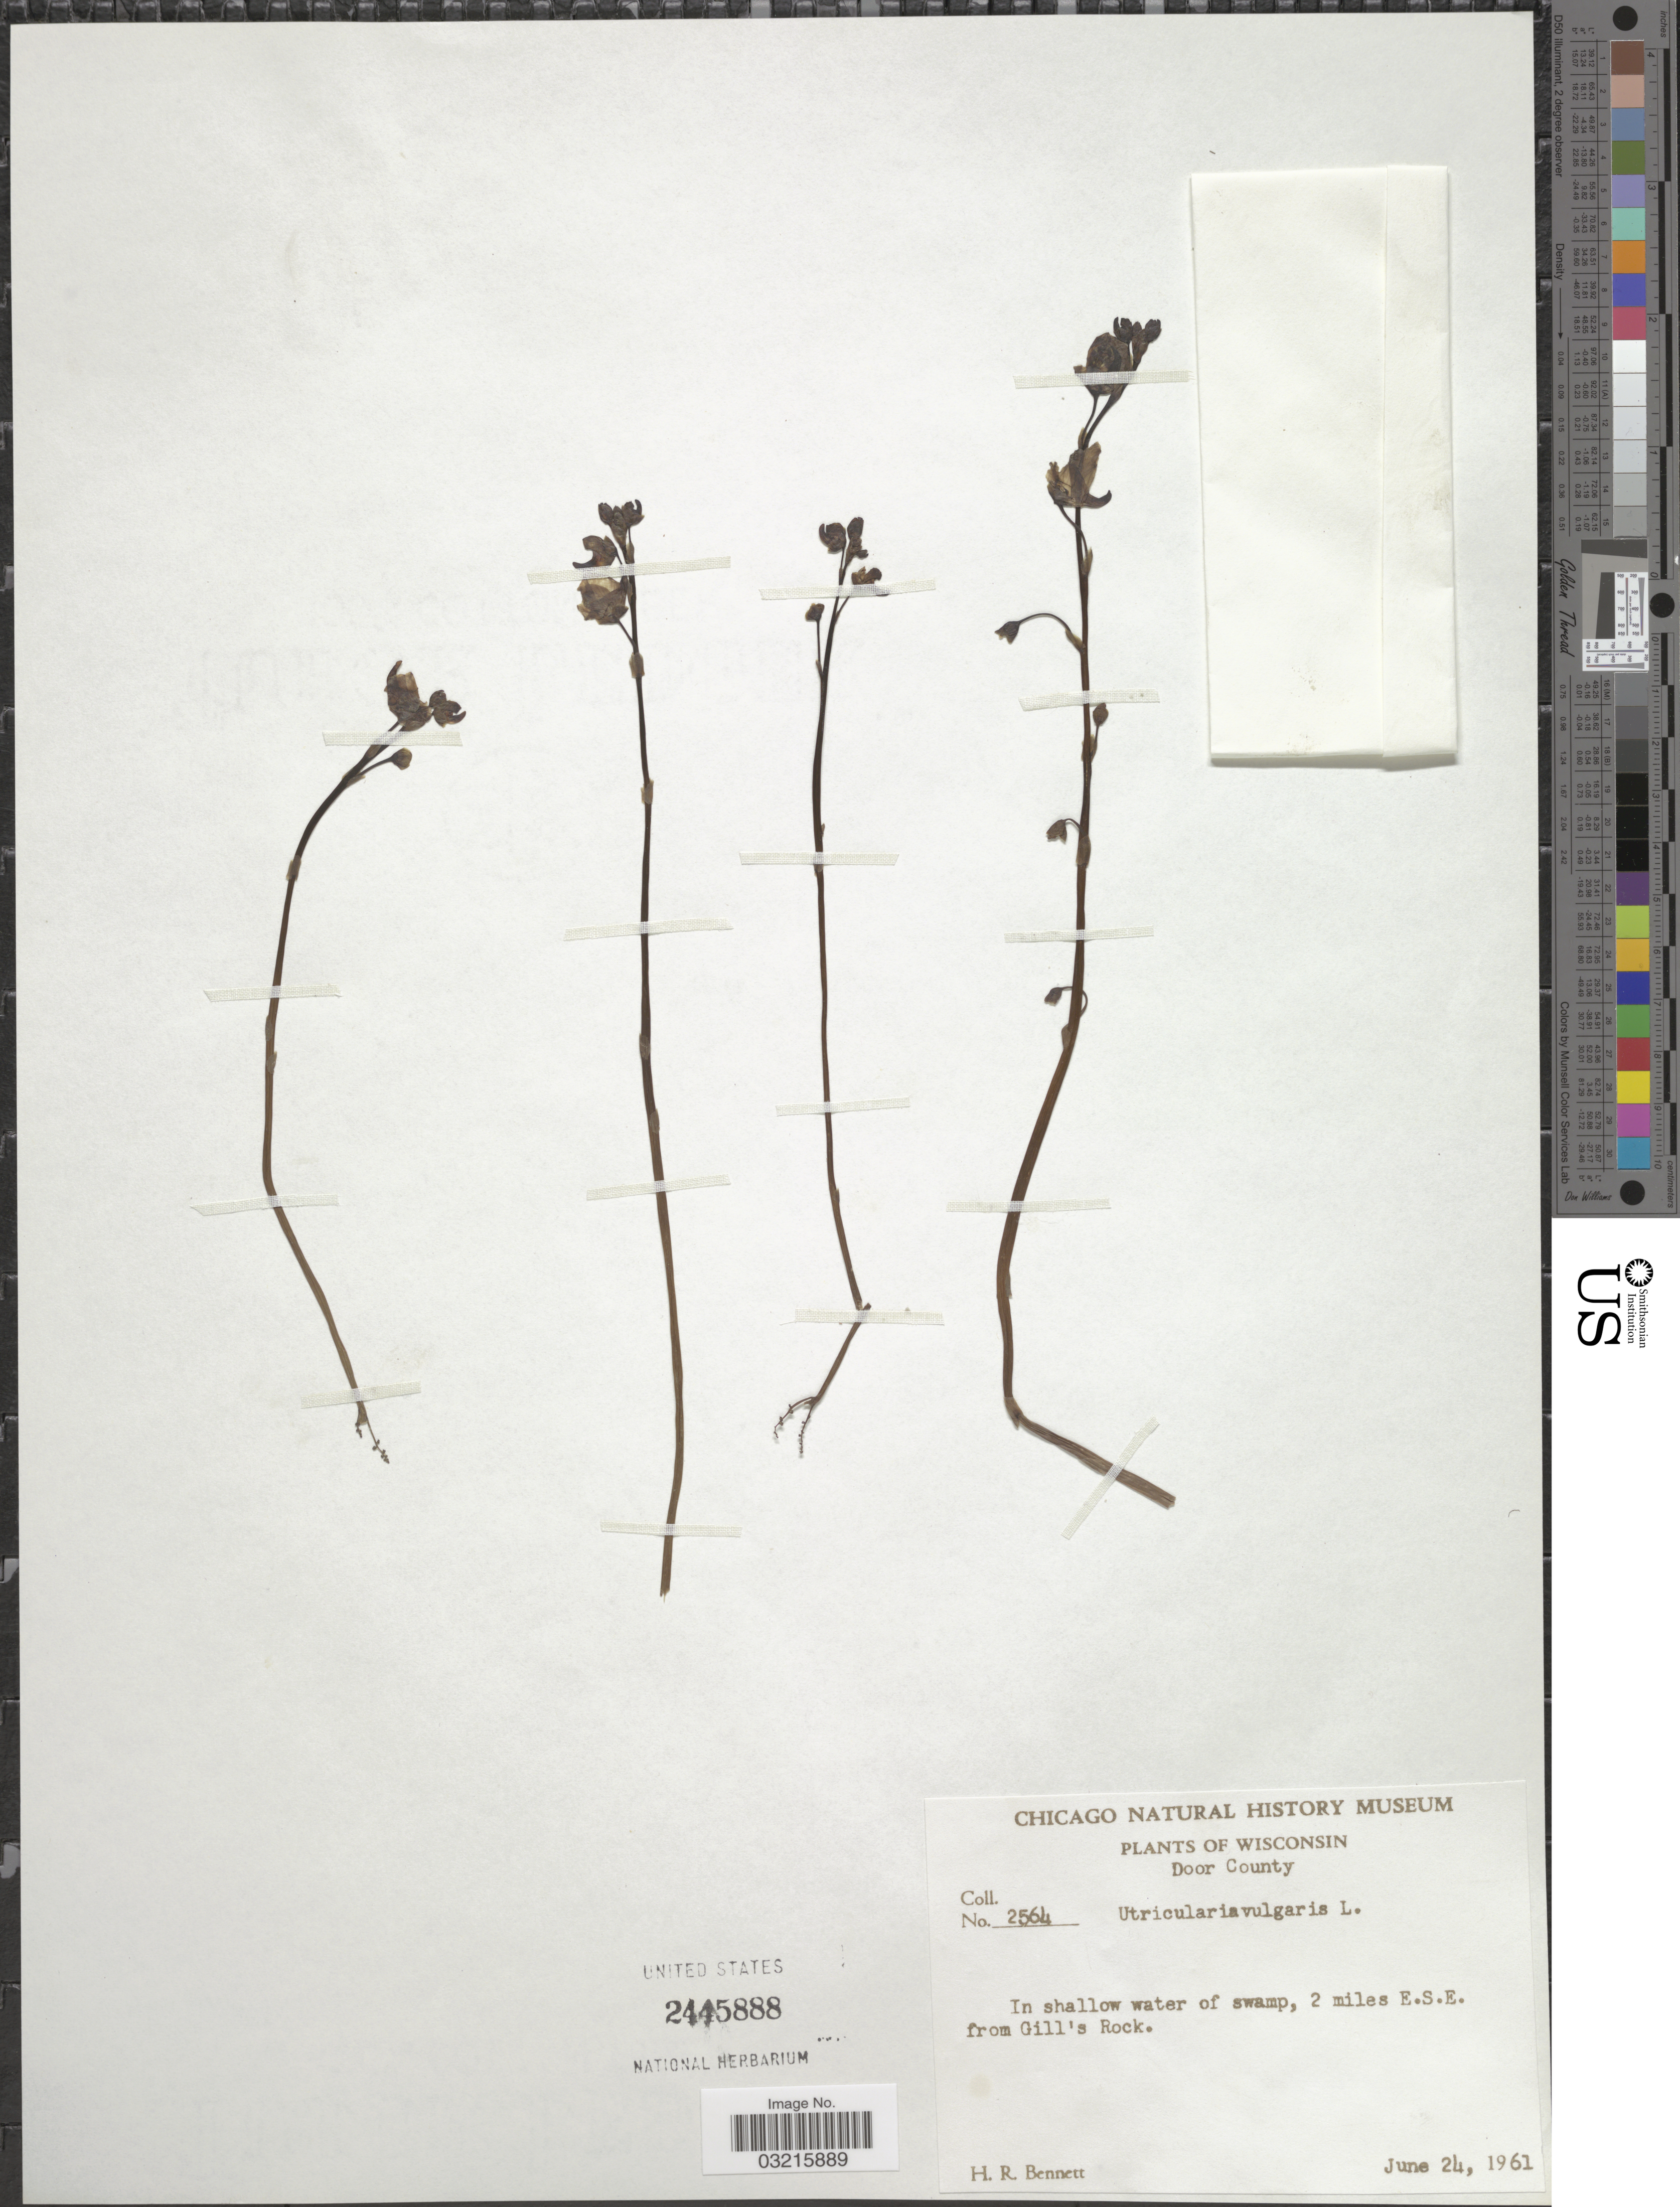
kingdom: Plantae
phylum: Tracheophyta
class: Magnoliopsida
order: Lamiales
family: Lentibulariaceae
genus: Utricularia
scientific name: Utricularia vulgaris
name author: L.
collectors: H. R. Bennett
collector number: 2564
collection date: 1961-06-24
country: United States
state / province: Wisconsin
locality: Door County. In shallow water of swamp, 2 miles E.S.E. from Gill's Rock.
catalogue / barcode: US 2445888